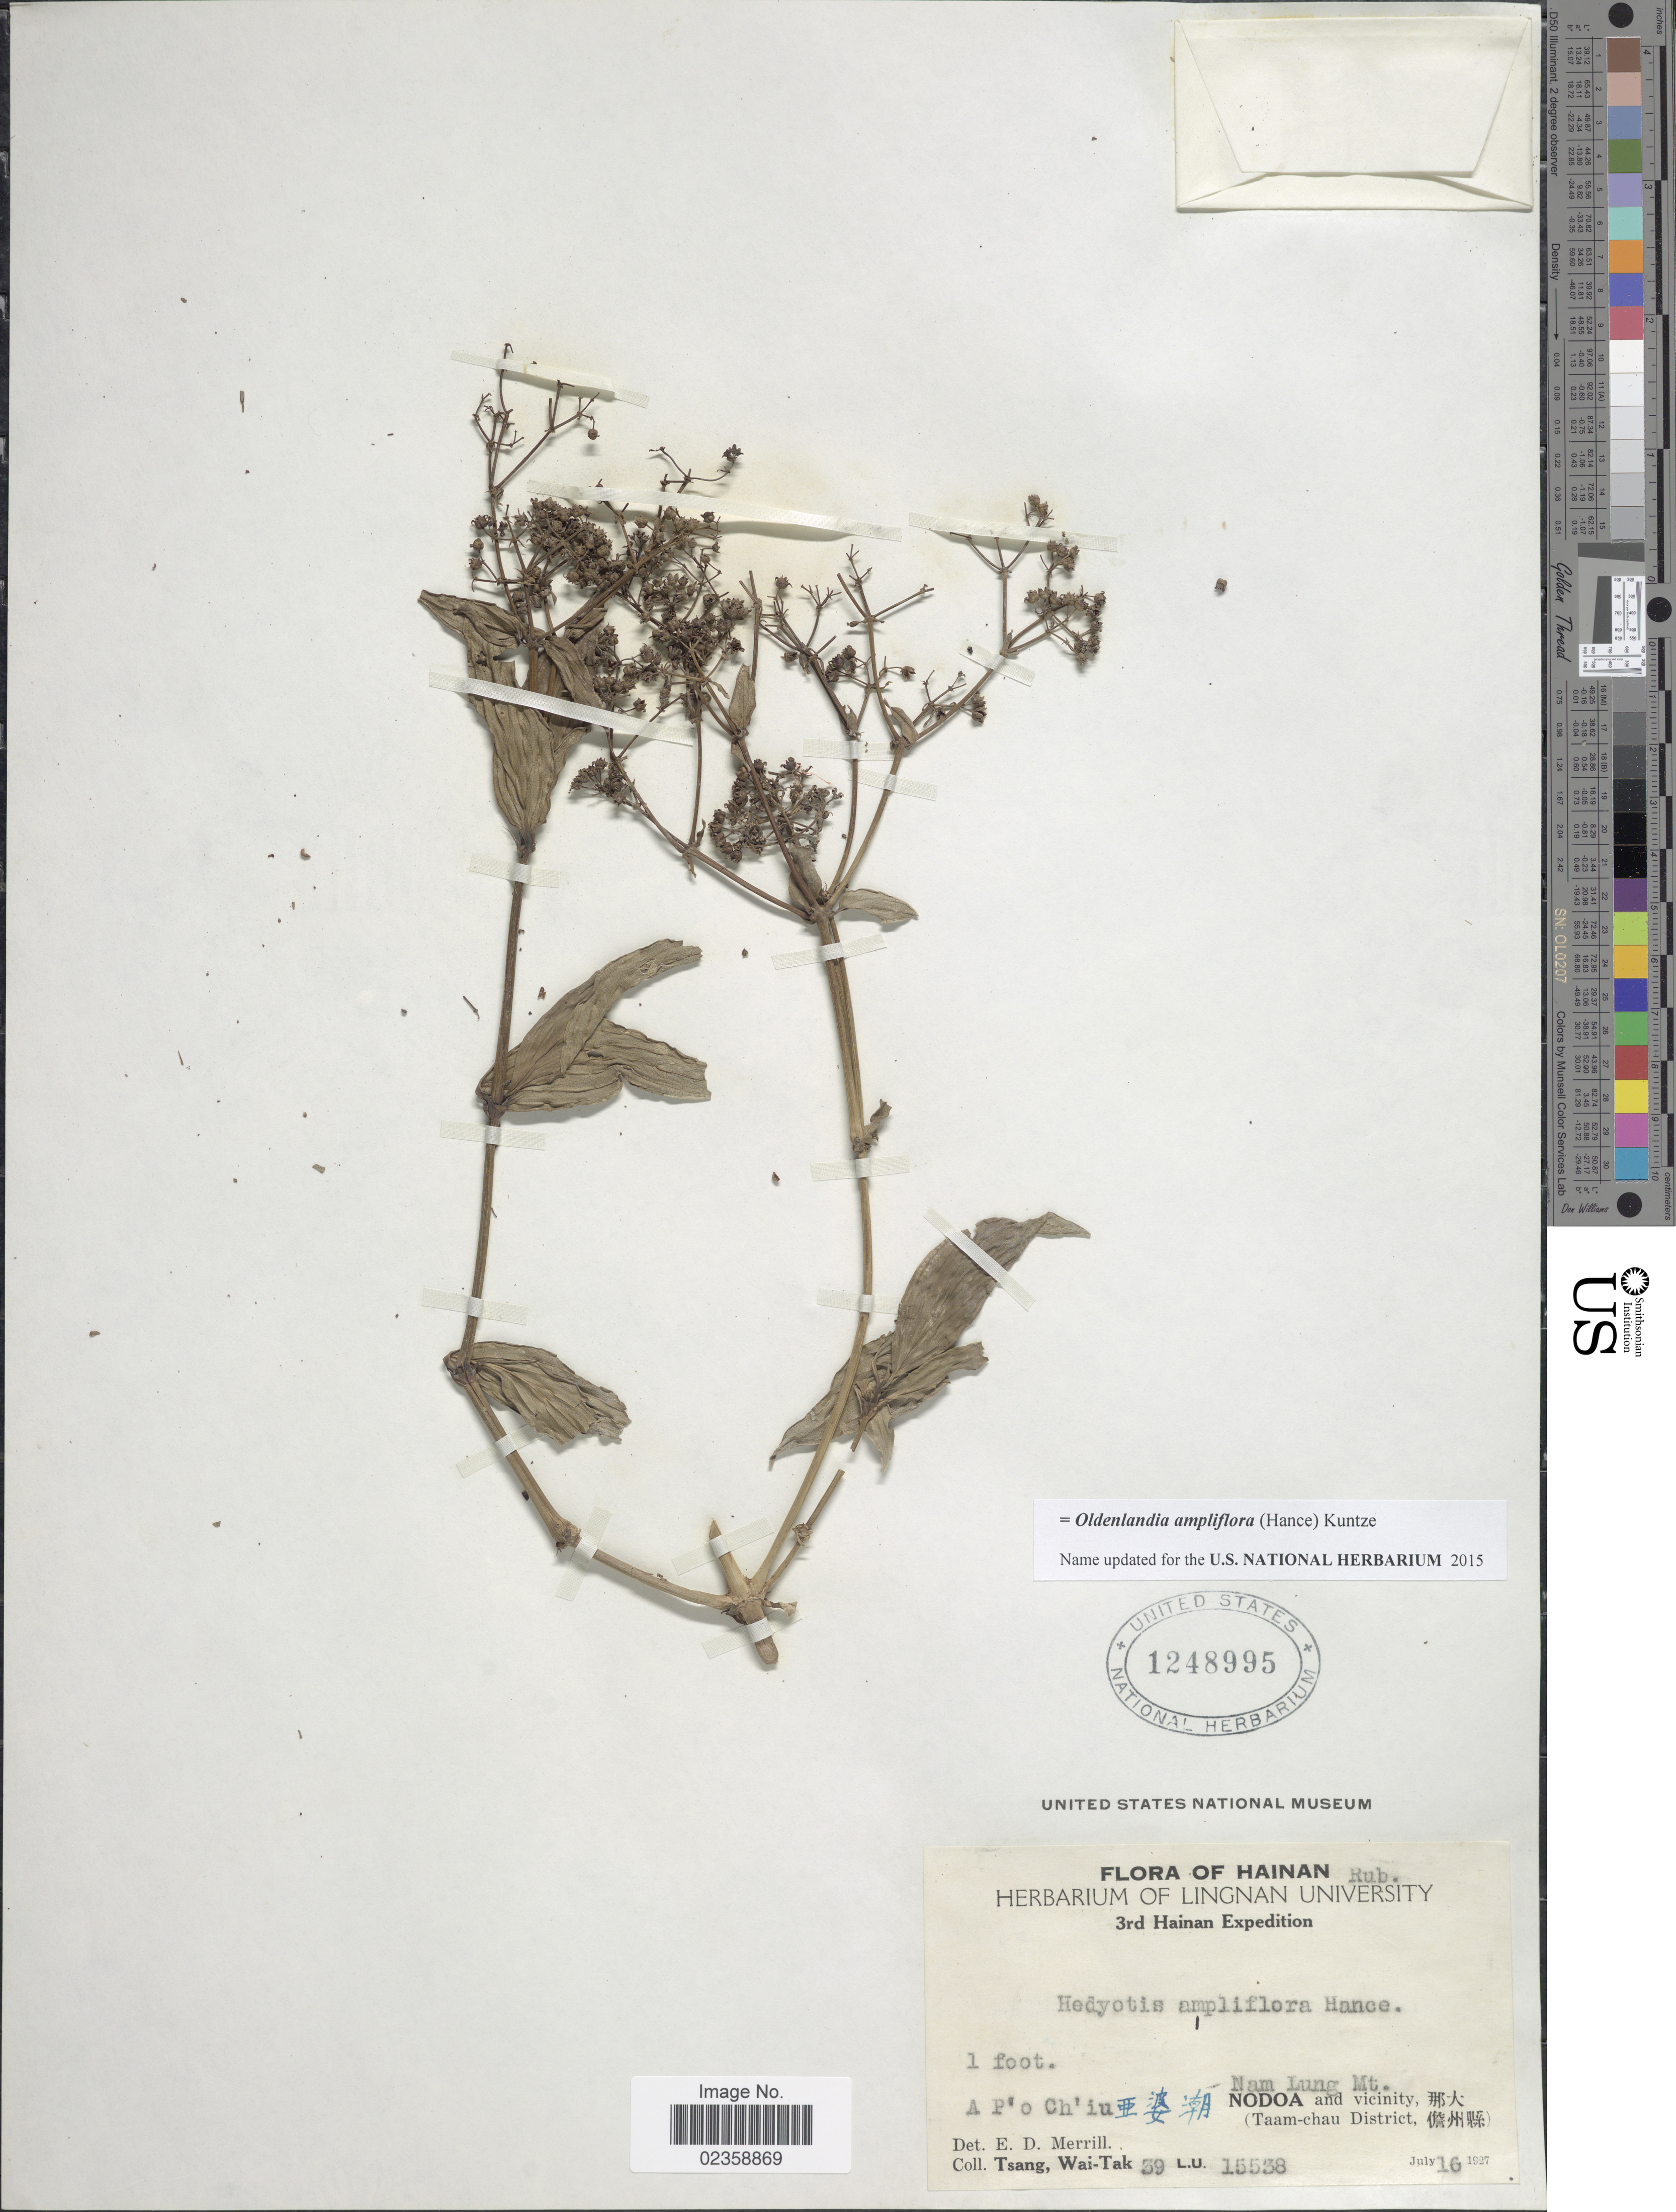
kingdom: Plantae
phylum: Tracheophyta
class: Magnoliopsida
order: Gentianales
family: Rubiaceae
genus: Oldenlandia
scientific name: Oldenlandia ampliflora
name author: (Hance) Kuntze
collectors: W. T. Tsang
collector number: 59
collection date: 1927-07-16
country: China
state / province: Hainan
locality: A P'o Ch'iu. Nam Lung Mt. Nodoa and vicinity. (Taam-chau District)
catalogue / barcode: US 1248995